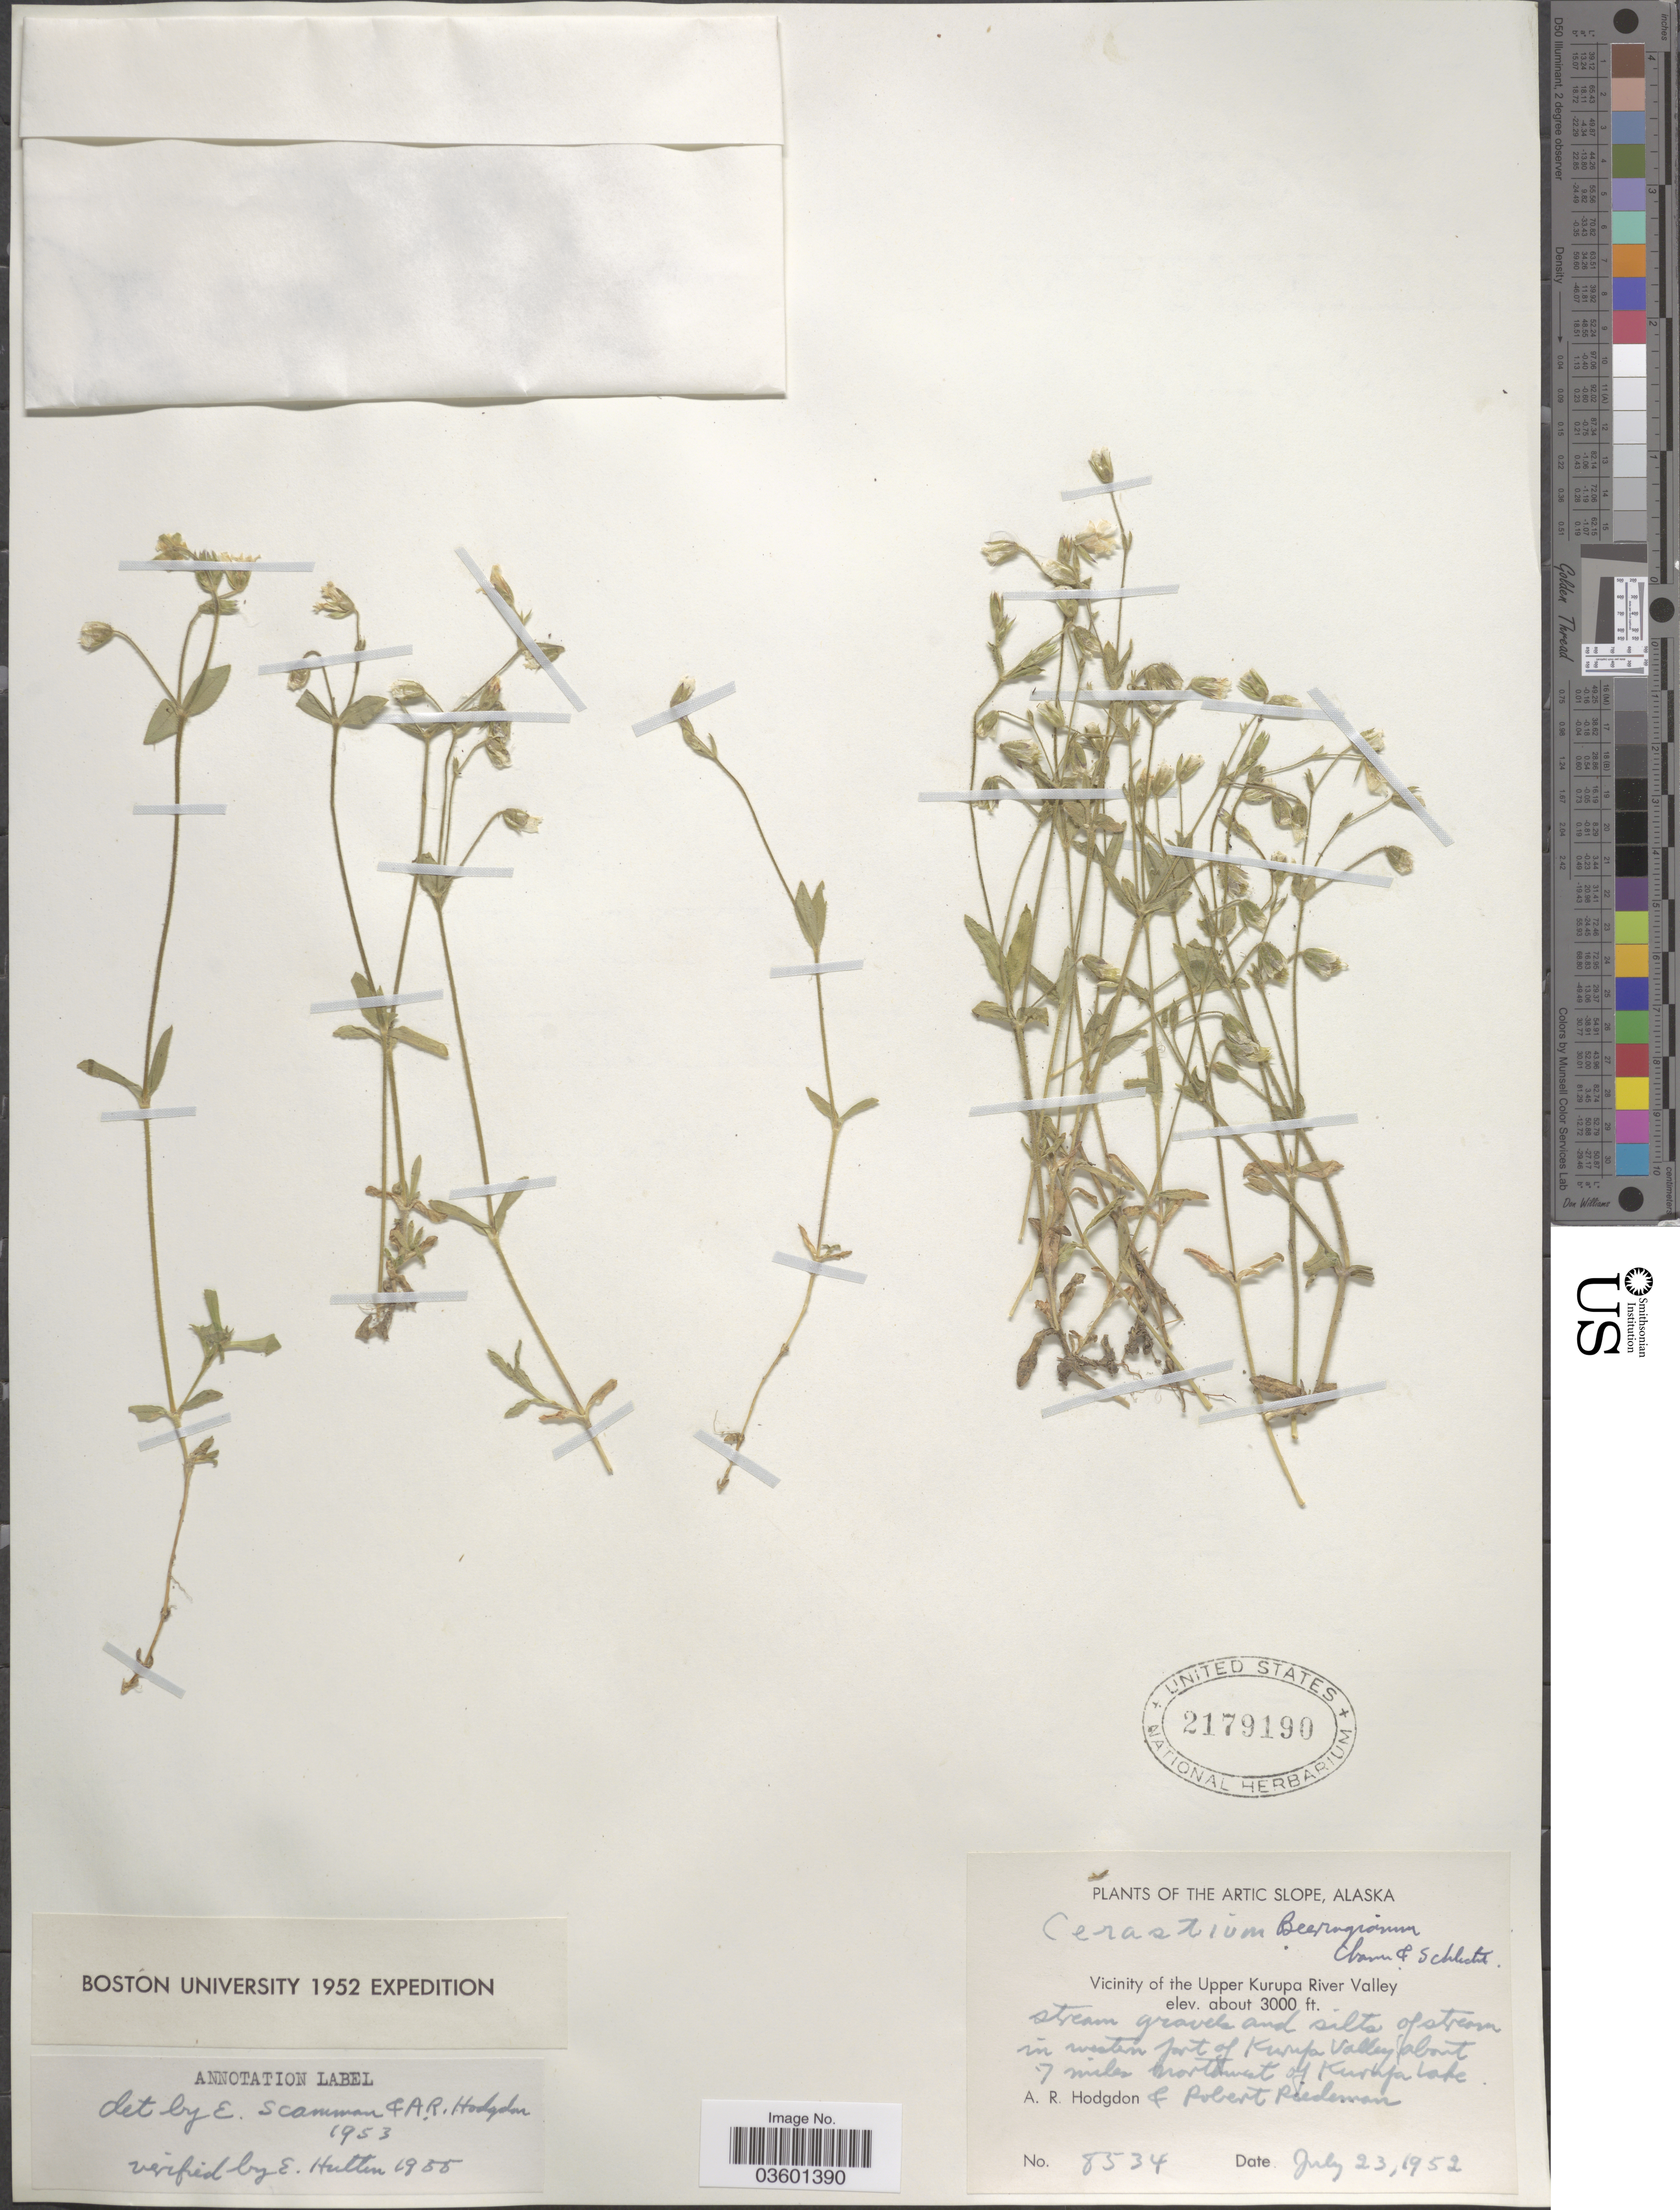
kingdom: Plantae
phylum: Tracheophyta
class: Magnoliopsida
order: Caryophyllales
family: Caryophyllaceae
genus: Cerastium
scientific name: Cerastium beeringianum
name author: Cham. & Schltdl.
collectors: A. R. Hodgdon & R. Riedeman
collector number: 8534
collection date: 1952-07-23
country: United States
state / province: Alaska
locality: Arctic Slope. Vicinity of the Upper Kurupa River Valley. Stream gravels and silts of stream in western part of Kurupa Valley about 7 miles northwest of Kurupa Lake.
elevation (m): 914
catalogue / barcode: US 2179190